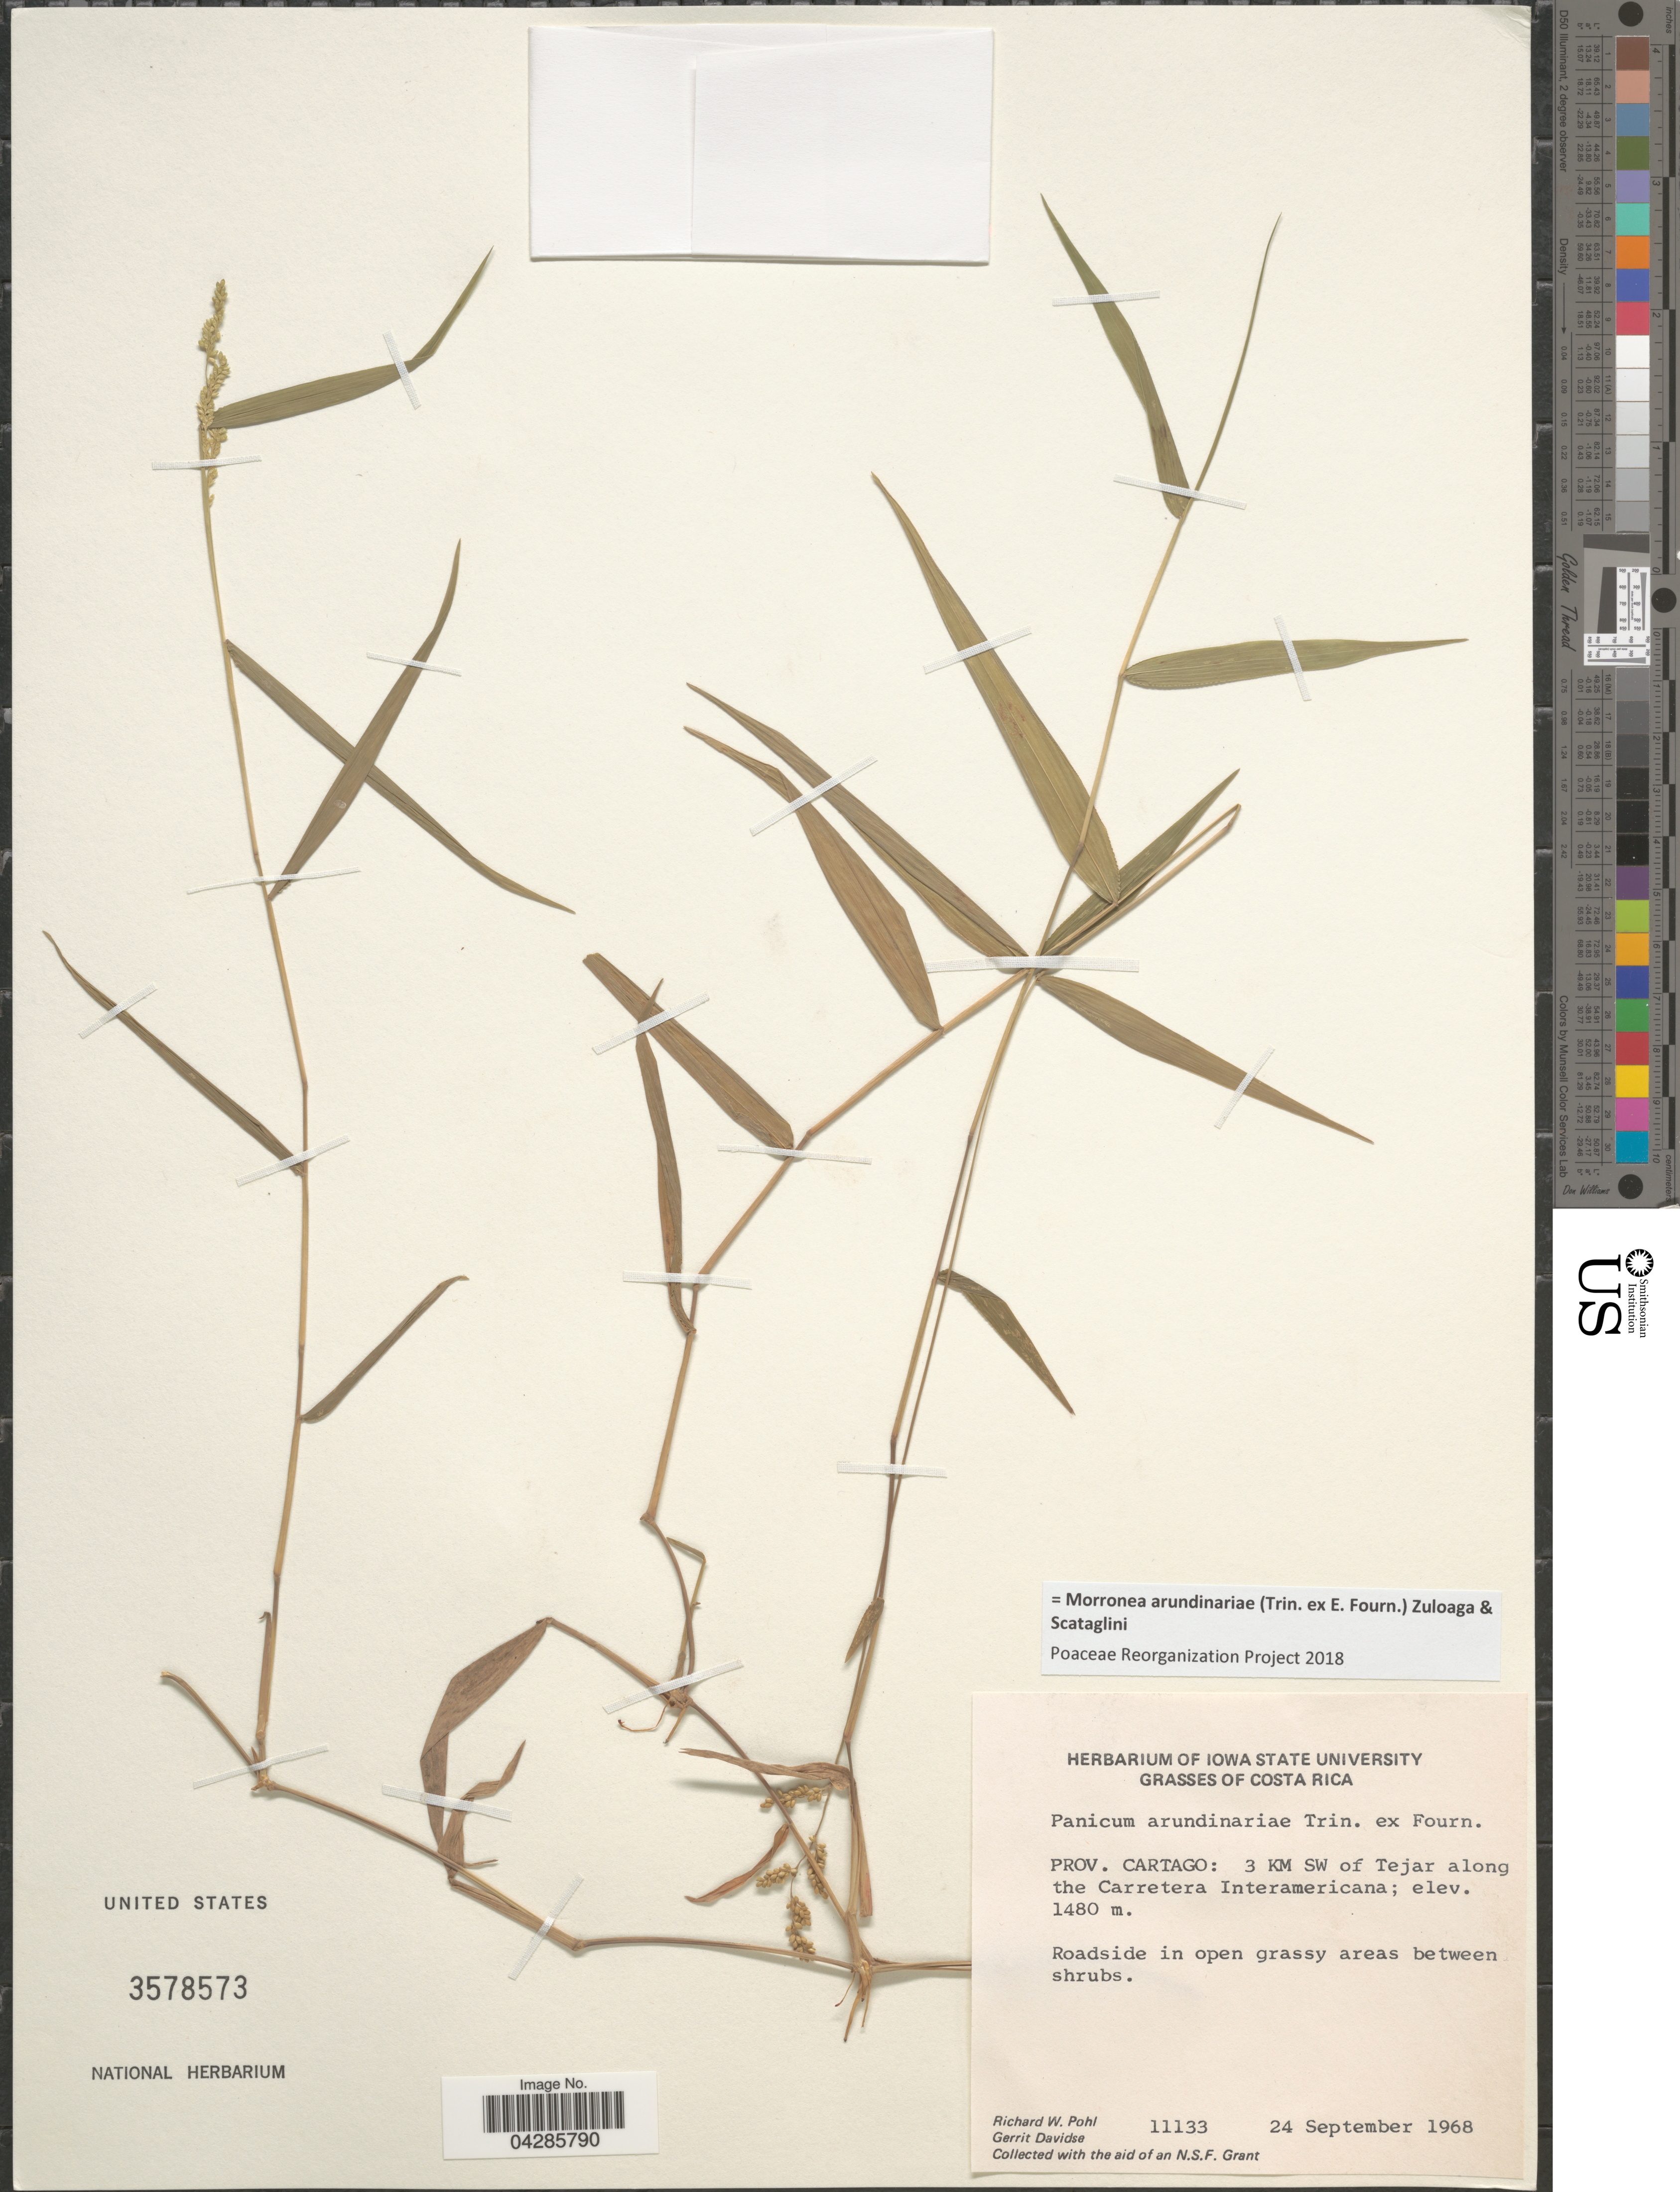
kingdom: Plantae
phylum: Tracheophyta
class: Liliopsida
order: Poales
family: Poaceae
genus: Morronea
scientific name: Morronea arundinariae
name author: (Trin. ex E. Fourn.) Zuloaga & Scataglini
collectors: R. W. Pohl & G. Davidse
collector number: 11133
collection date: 1968-09-24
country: Costa Rica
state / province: Cartago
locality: Prov. Cartago: 3 KM SW of Tejar along the Carretera Interamericana. Roadside in open grassy areas between shrubs.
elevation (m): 1480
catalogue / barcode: US 3578573